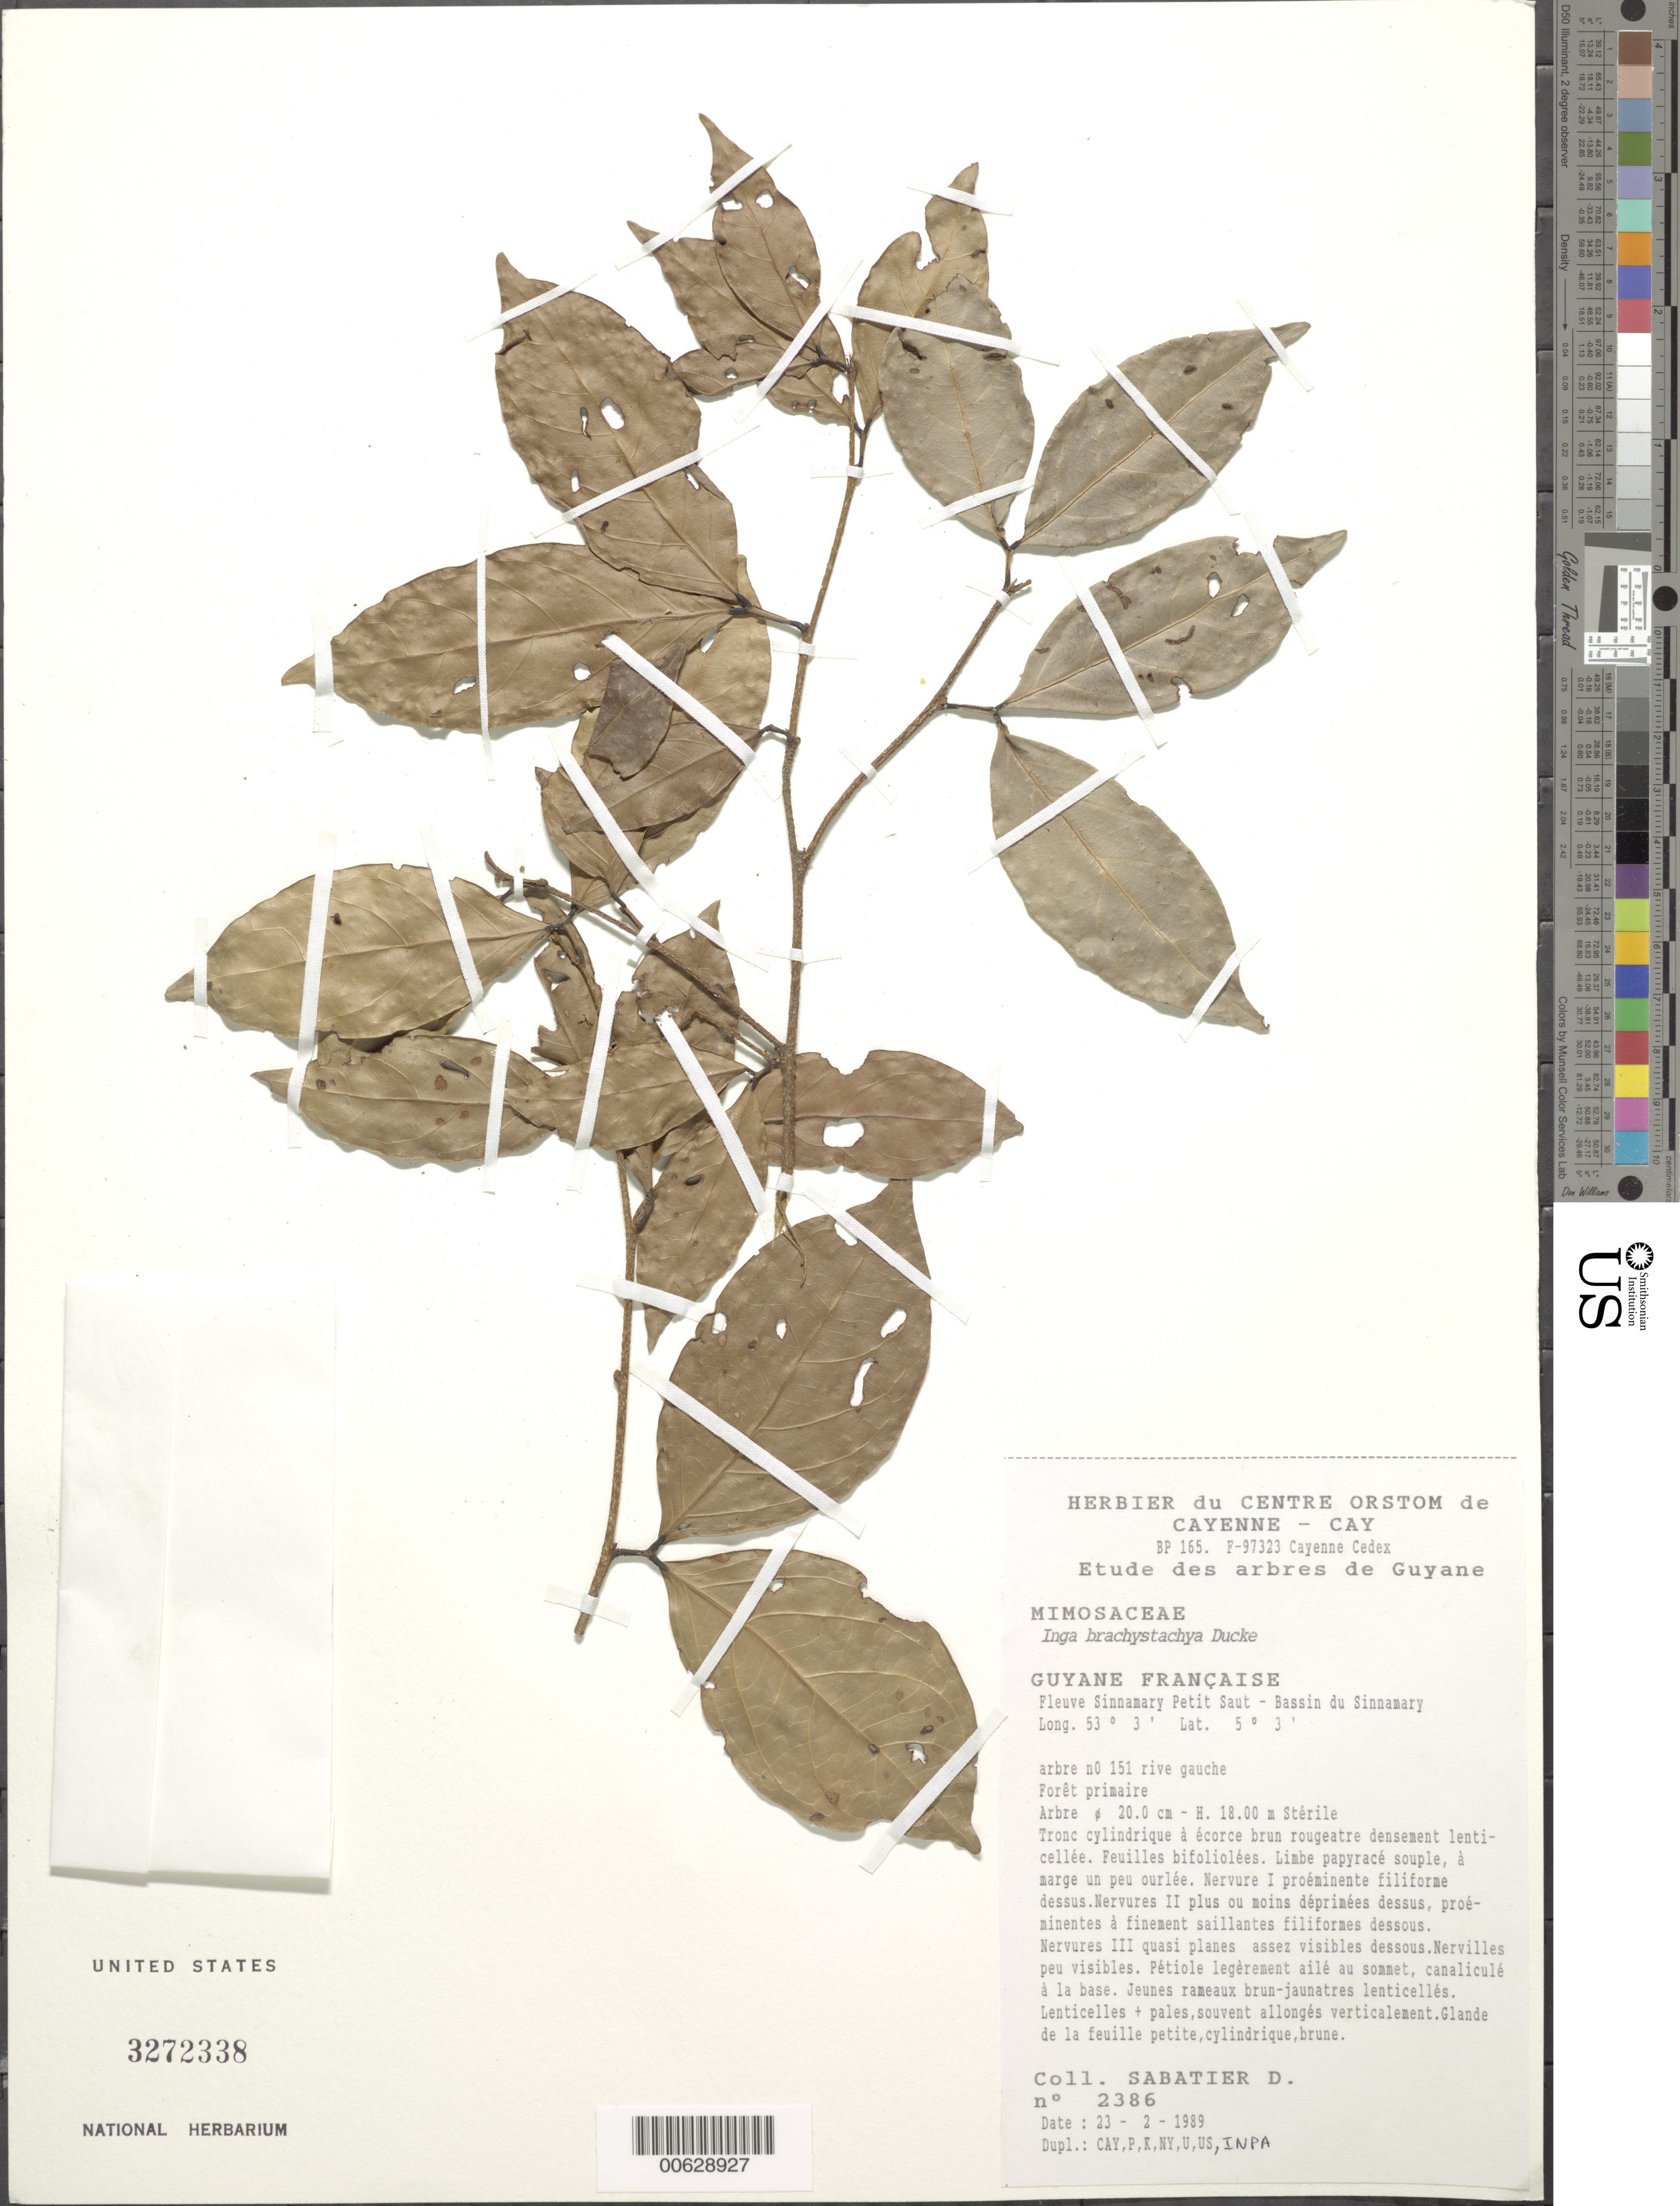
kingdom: Plantae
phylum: Tracheophyta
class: Magnoliopsida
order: Fabales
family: Fabaceae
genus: Inga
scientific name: Inga brachystachya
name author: Ducke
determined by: Sabatier, D.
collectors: D. Sabatier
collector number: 2386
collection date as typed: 23-Feb-89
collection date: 1989-02-23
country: French Guiana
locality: Fleuve Sinnamary, Petit Saut, Bassin du Sinnamary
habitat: Foret primaire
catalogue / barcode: US 3272338